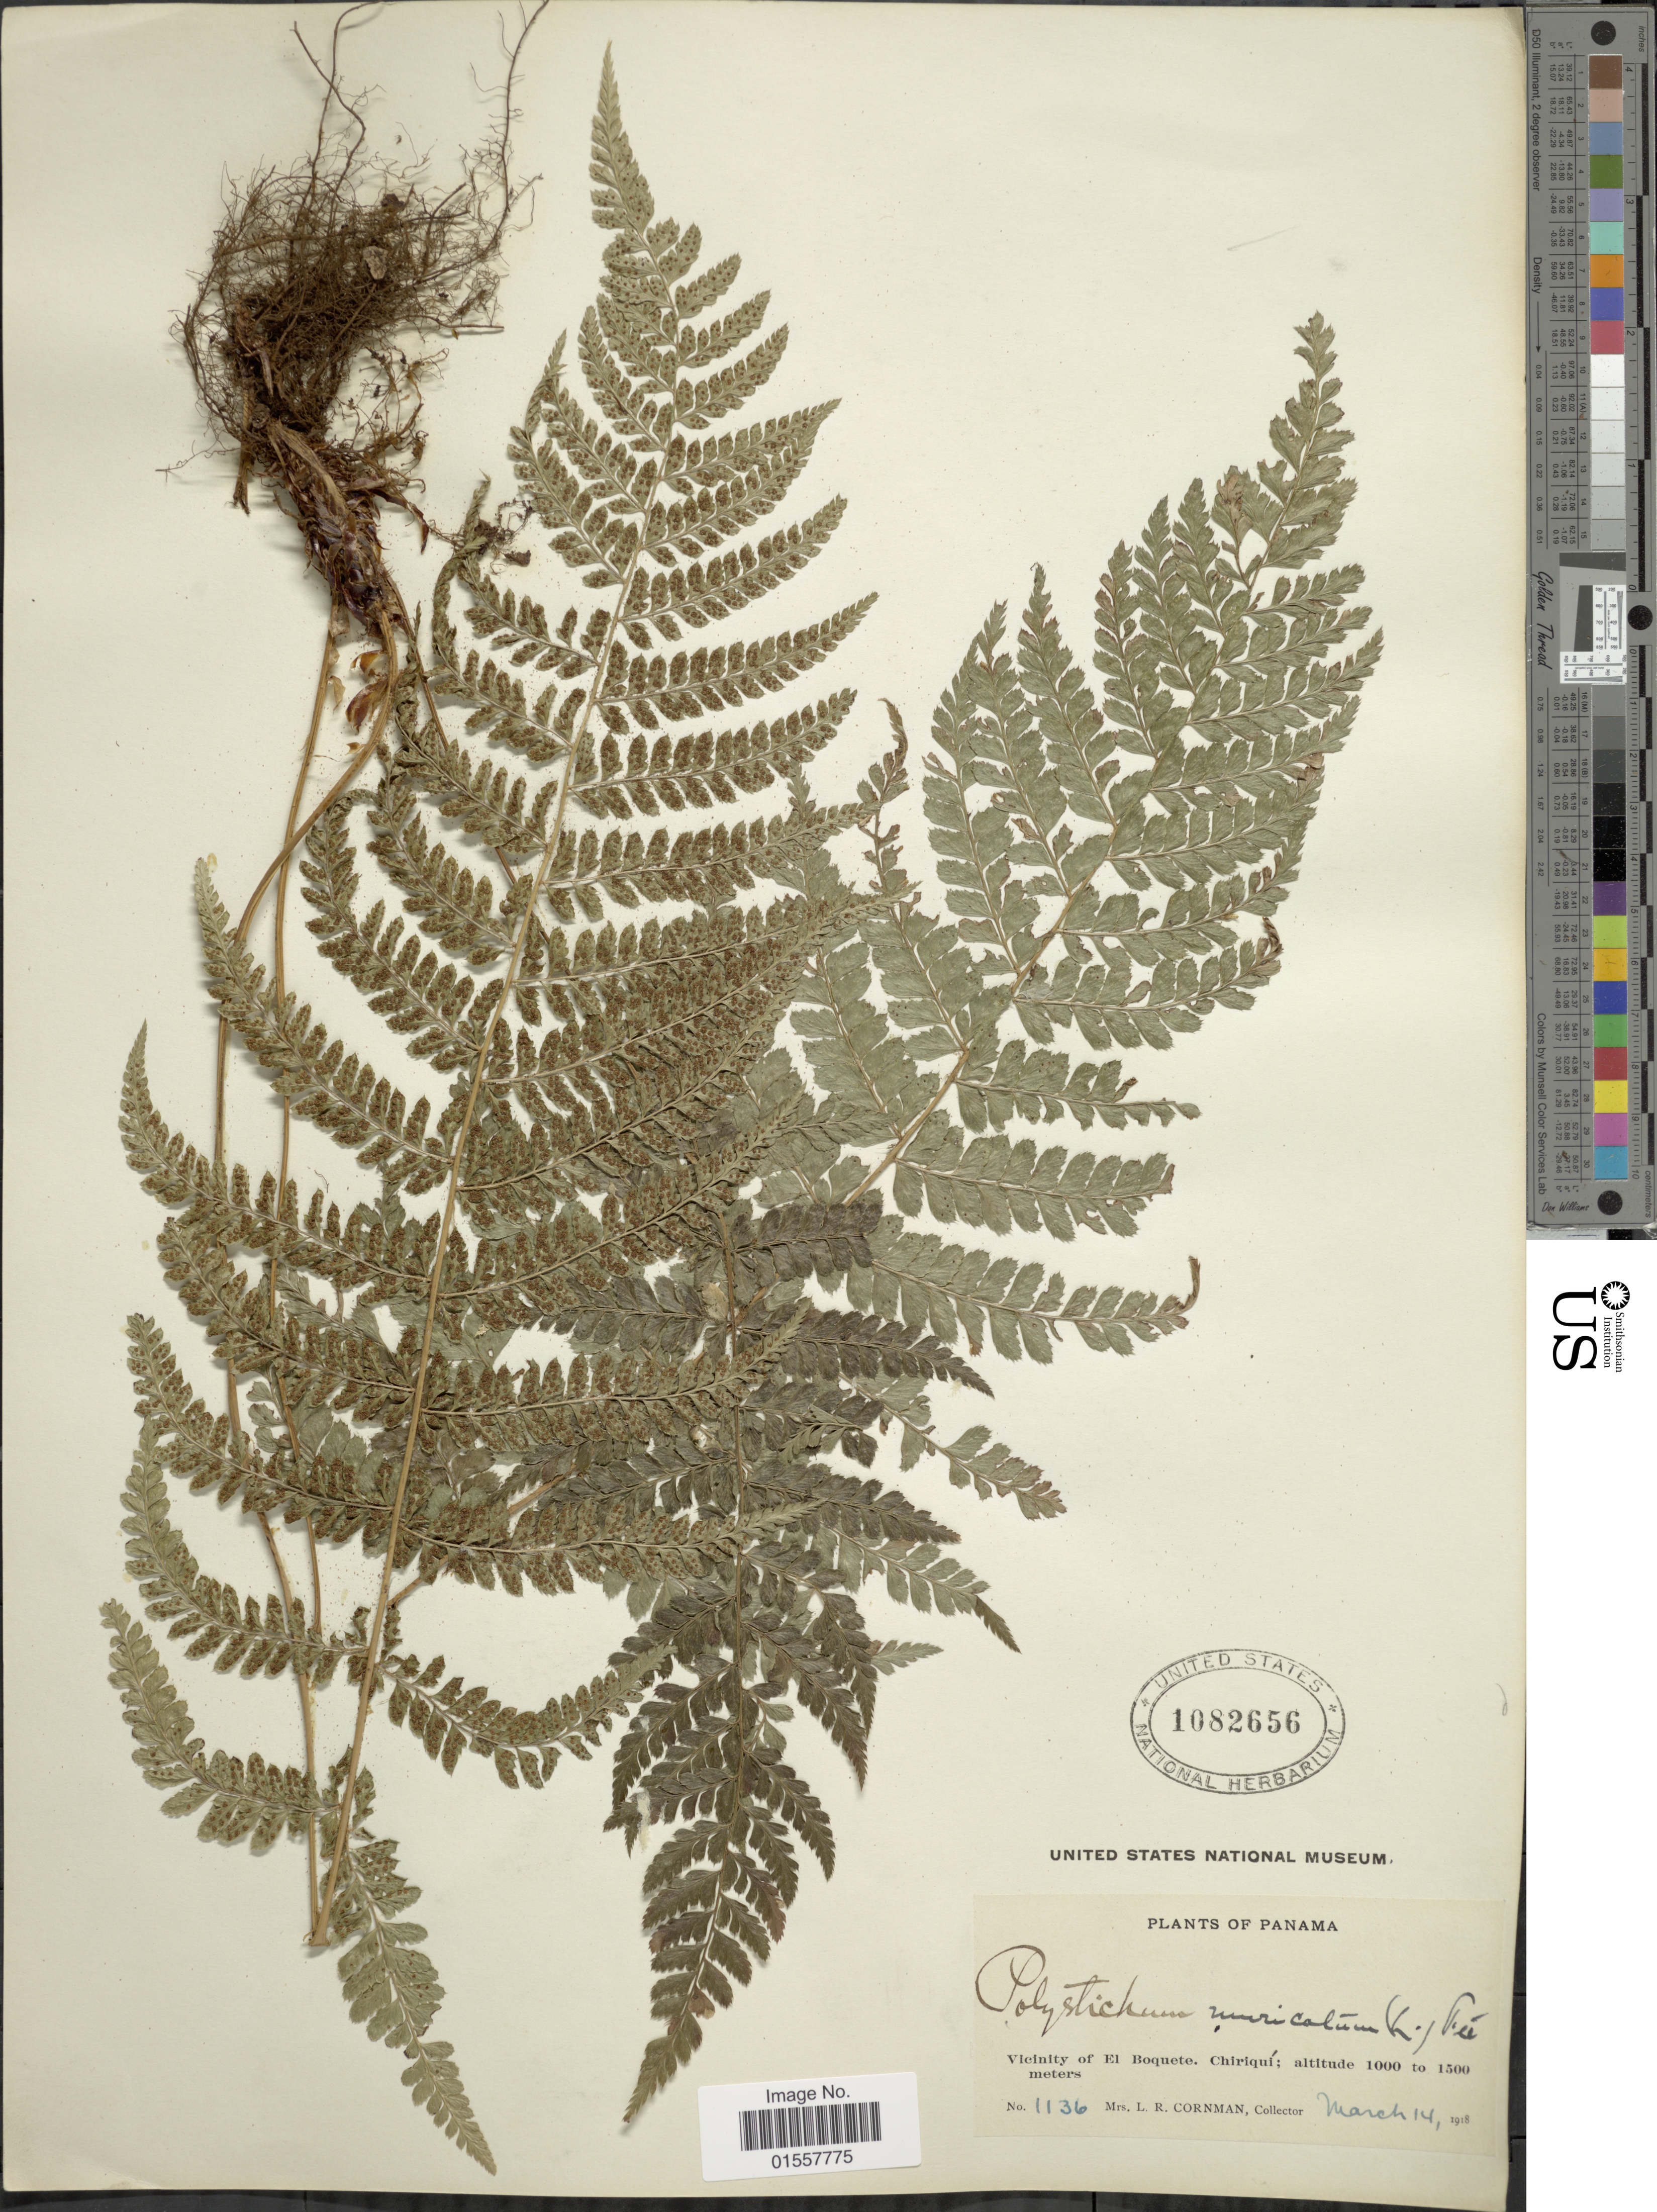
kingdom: Plantae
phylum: Tracheophyta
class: Polypodiopsida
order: Polypodiales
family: Dryopteridaceae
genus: Polystichum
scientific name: Polystichum muricatum var. muricatum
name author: (L.) Fée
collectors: L. Cornman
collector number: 1136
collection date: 1918-03-14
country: Panama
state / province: Chiriqui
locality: Vicinity of El Boquete, Chiriqui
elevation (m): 1000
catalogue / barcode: US 1082656